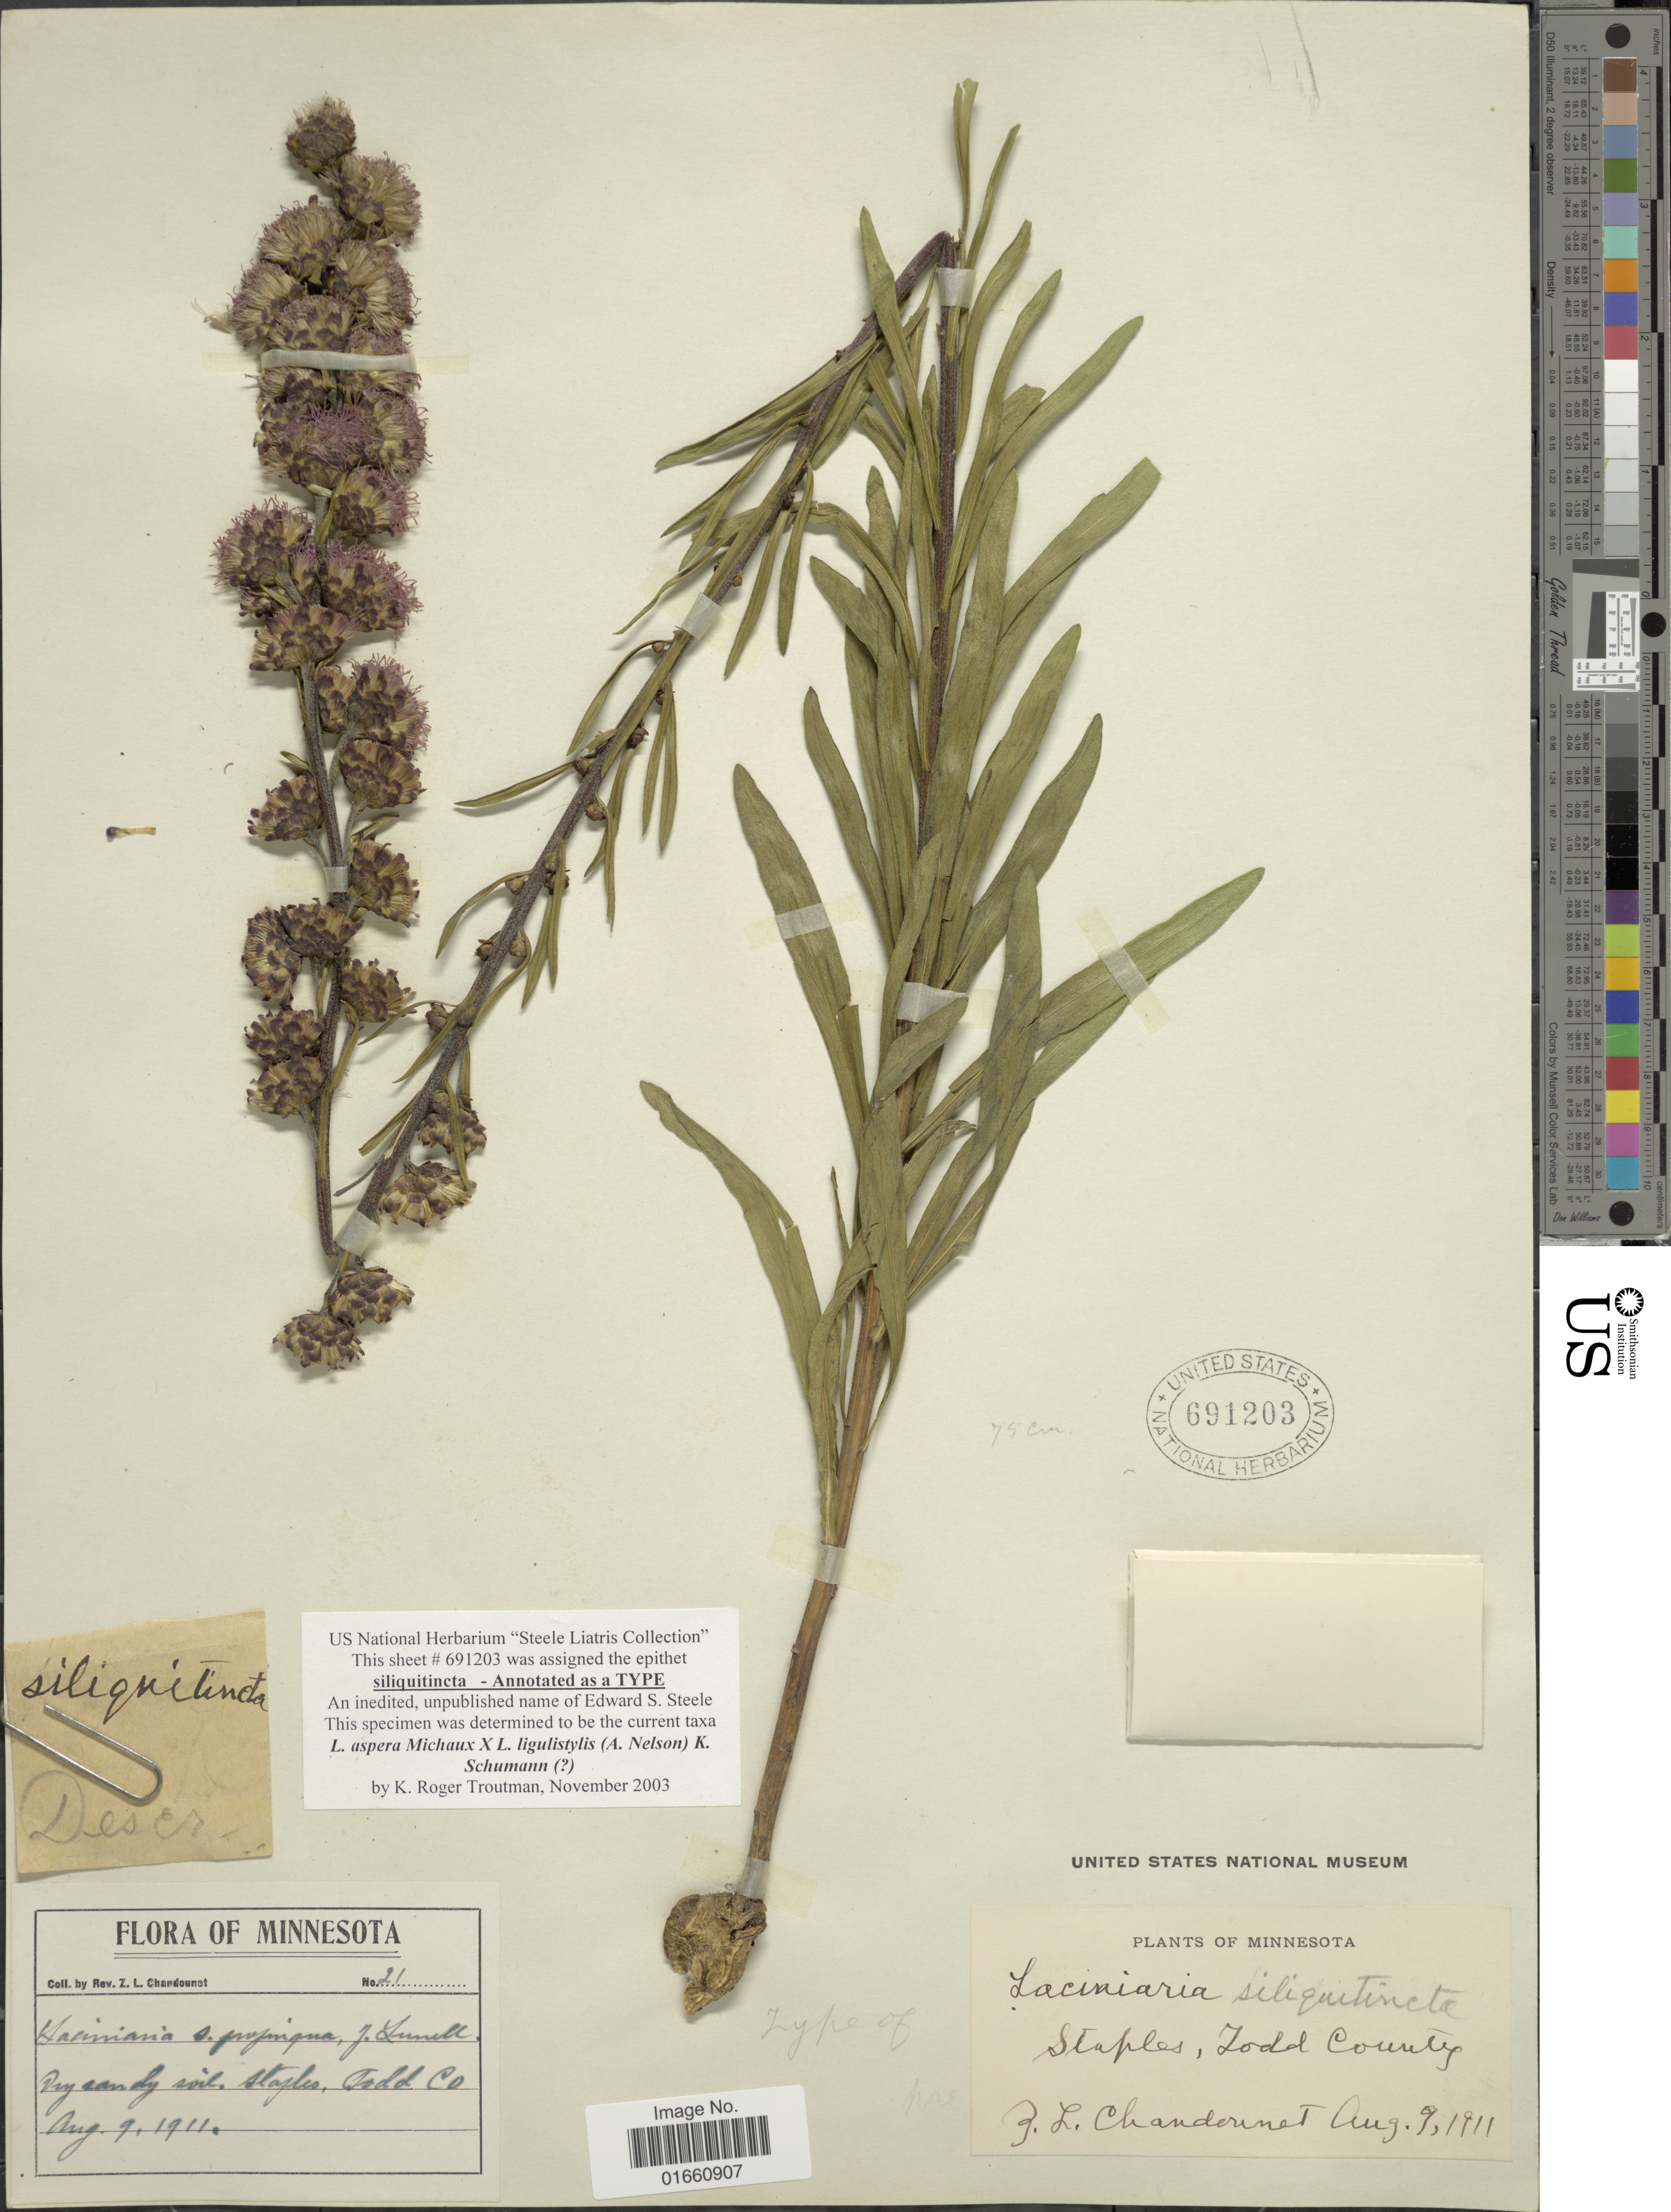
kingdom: Plantae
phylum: Tracheophyta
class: Magnoliopsida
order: Asterales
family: Asteraceae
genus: Liatris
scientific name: Liatris aspera x L. ligulistylus (A. Nelson) K. Schum.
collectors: Z. Chandonnet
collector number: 21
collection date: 1911-08-09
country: United States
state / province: Minnesota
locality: Staples, Todd Co.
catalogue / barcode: US 691203